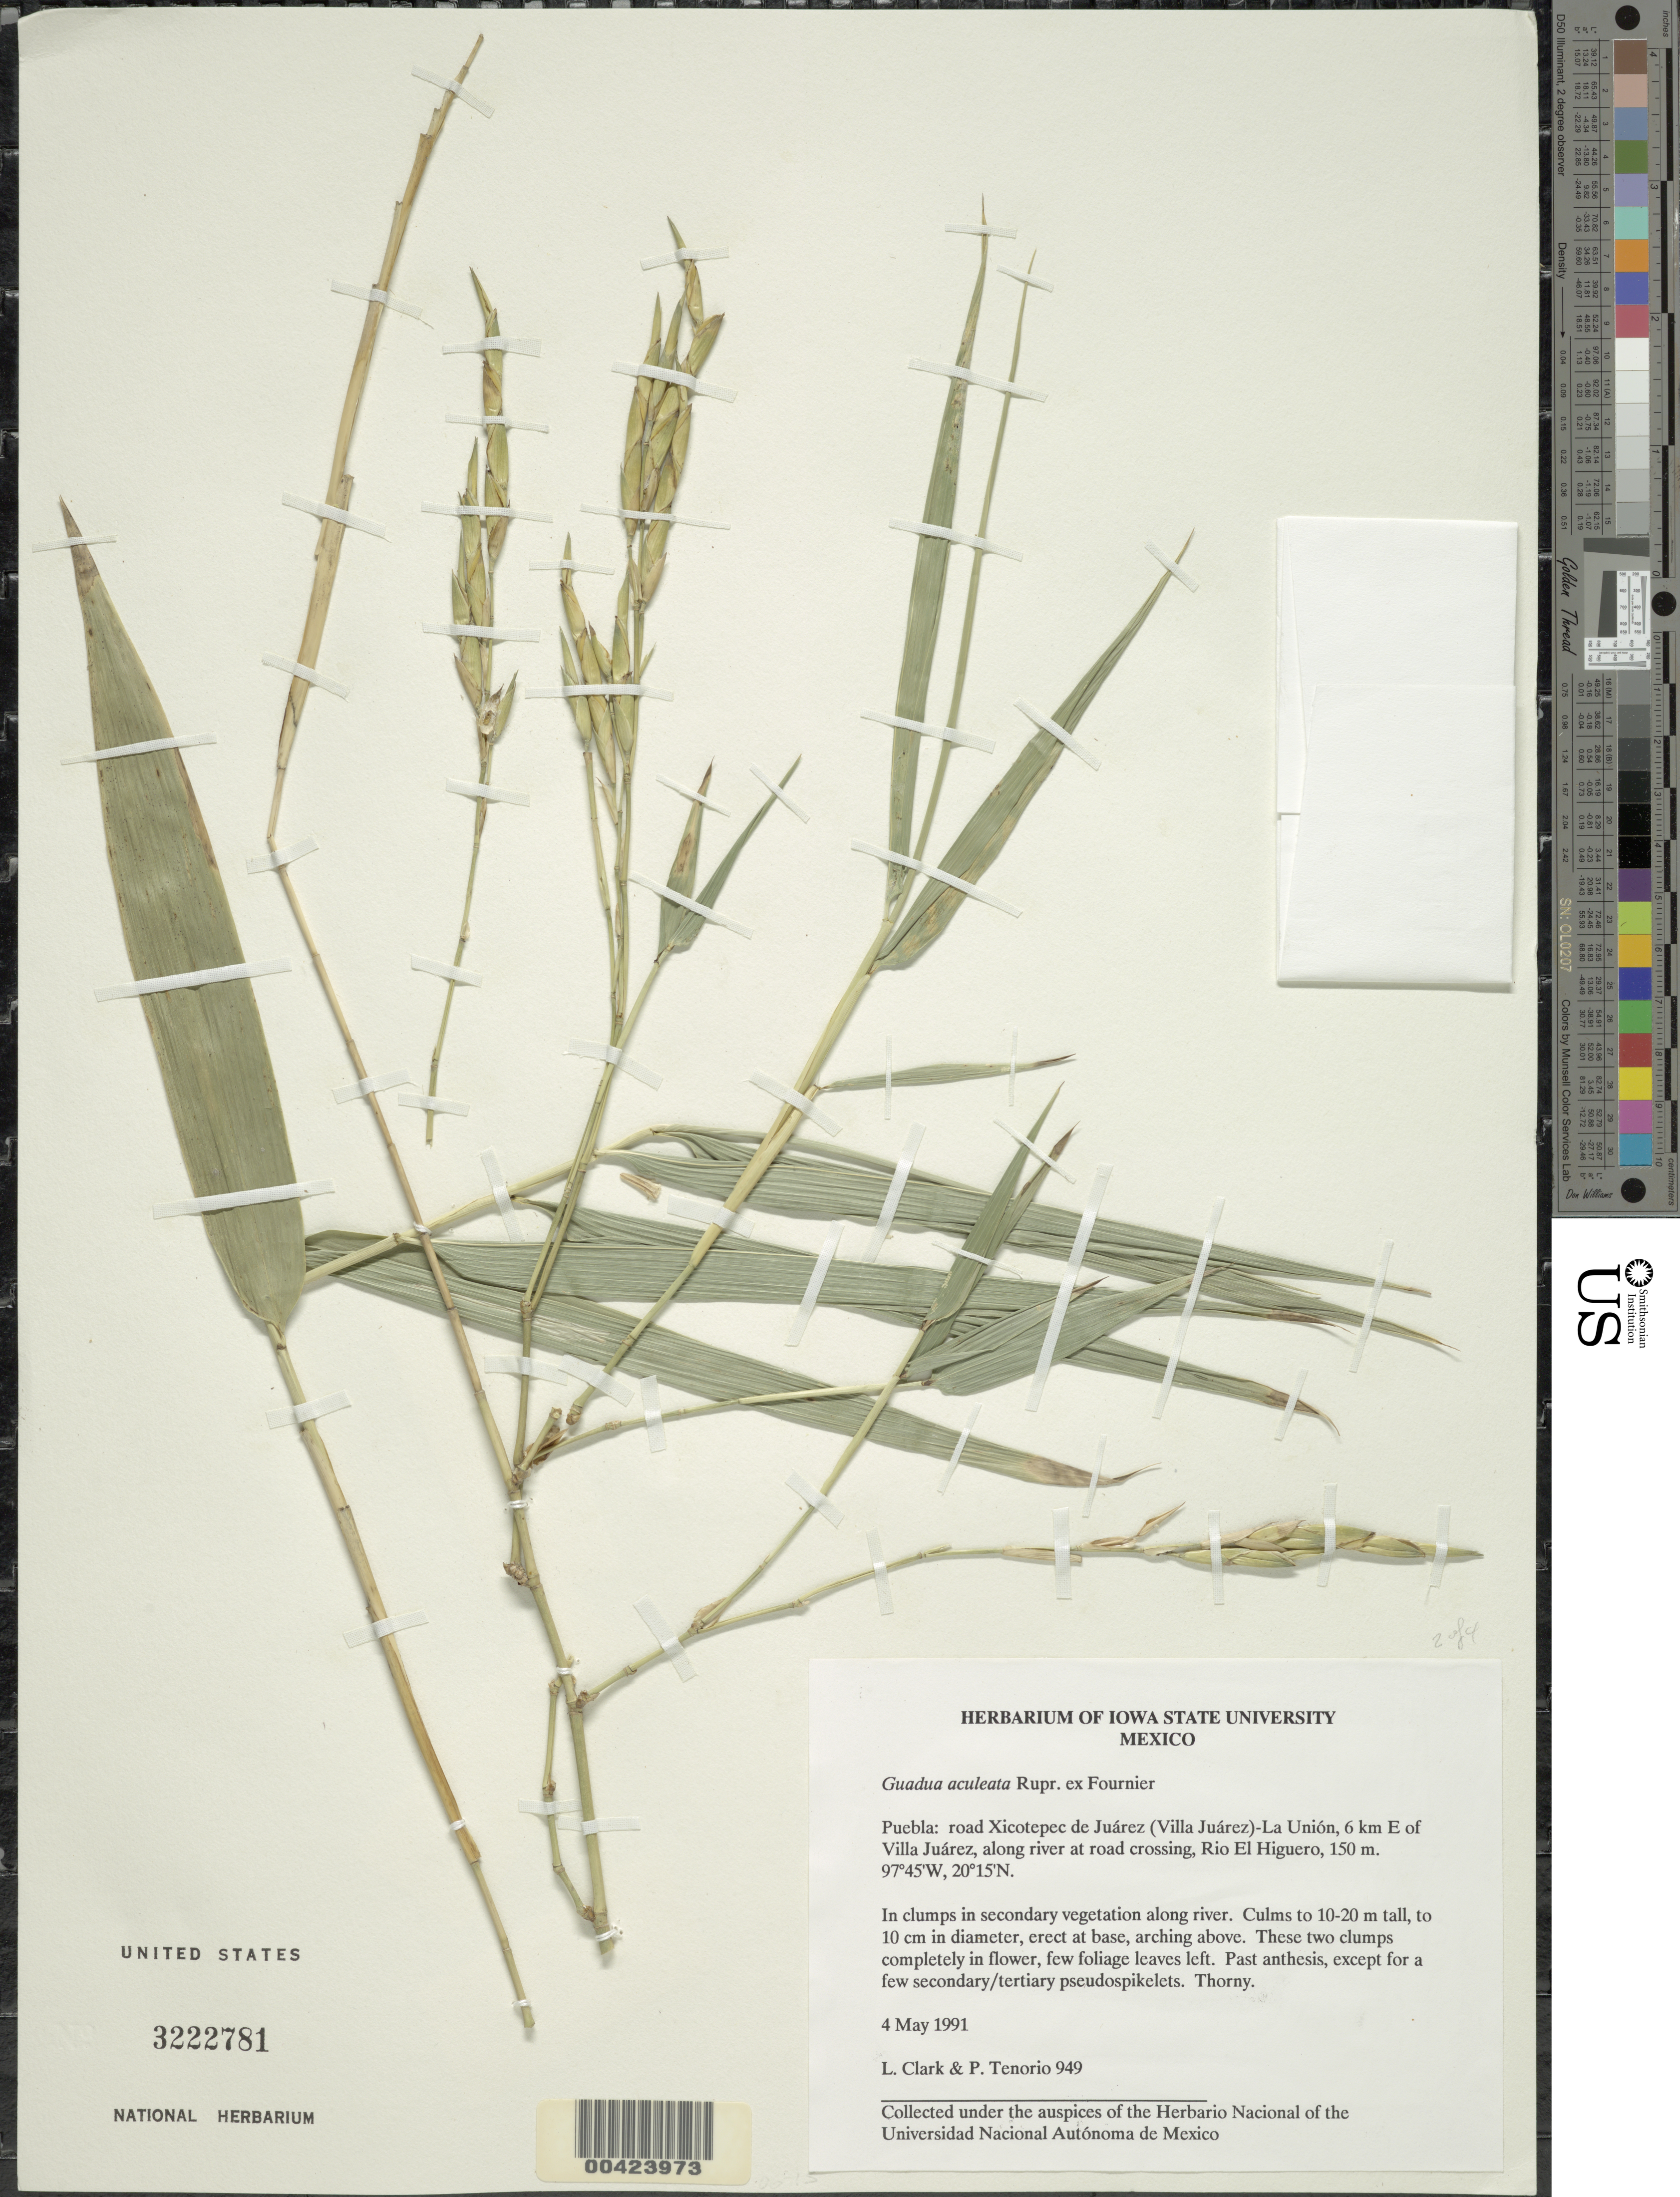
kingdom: Plantae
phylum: Tracheophyta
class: Liliopsida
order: Poales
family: Poaceae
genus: Guadua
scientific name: Guadua aculeata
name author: Rupr. ex E. Fourn.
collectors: L. G. Clark & P. Tenorio L.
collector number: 949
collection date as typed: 04 May 1991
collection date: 1991-05-04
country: Mexico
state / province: Puebla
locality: Villa juarez, 6 km E of; road xicotepec de juarez (villa juarez) - la union, rio el higuero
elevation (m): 150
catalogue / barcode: US 3222781